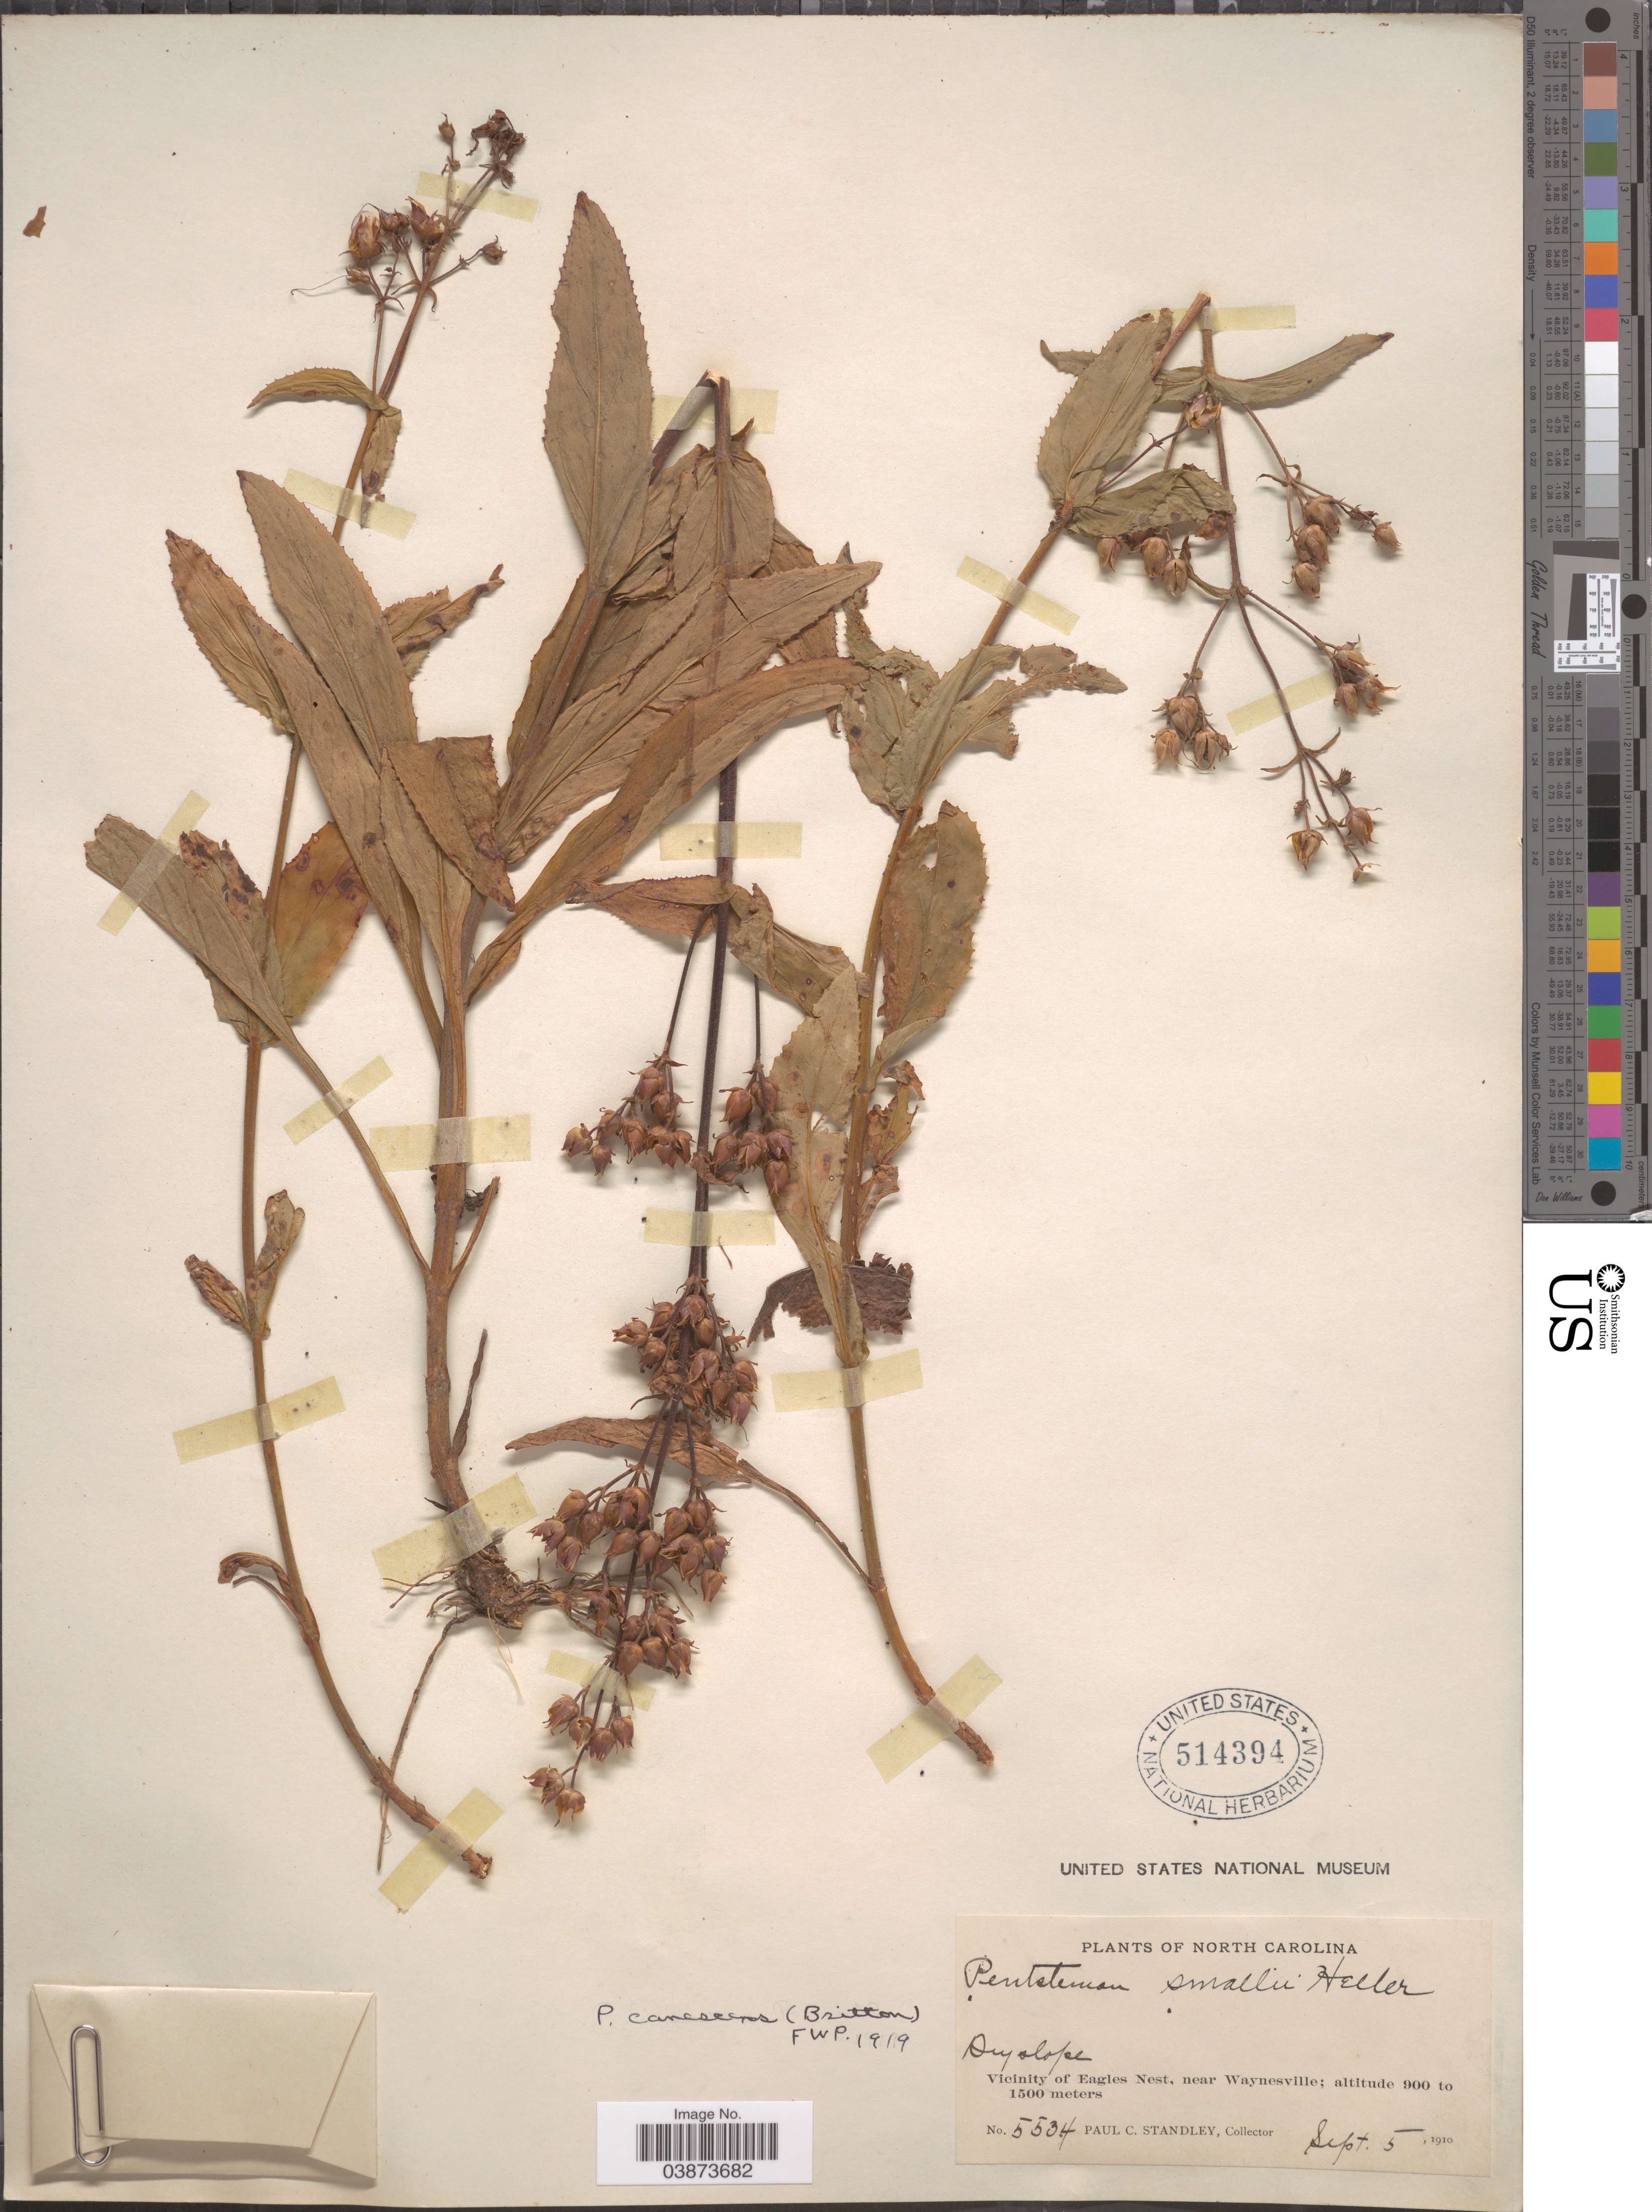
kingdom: Plantae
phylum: Tracheophyta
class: Magnoliopsida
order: Lamiales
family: Plantaginaceae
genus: Penstemon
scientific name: Penstemon canescens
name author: L.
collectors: P. C. Standley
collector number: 5534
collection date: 1910-09-05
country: United States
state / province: North Carolina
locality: Vicinity of Eagles Nest, near Waynesville.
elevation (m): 900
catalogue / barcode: US 514394